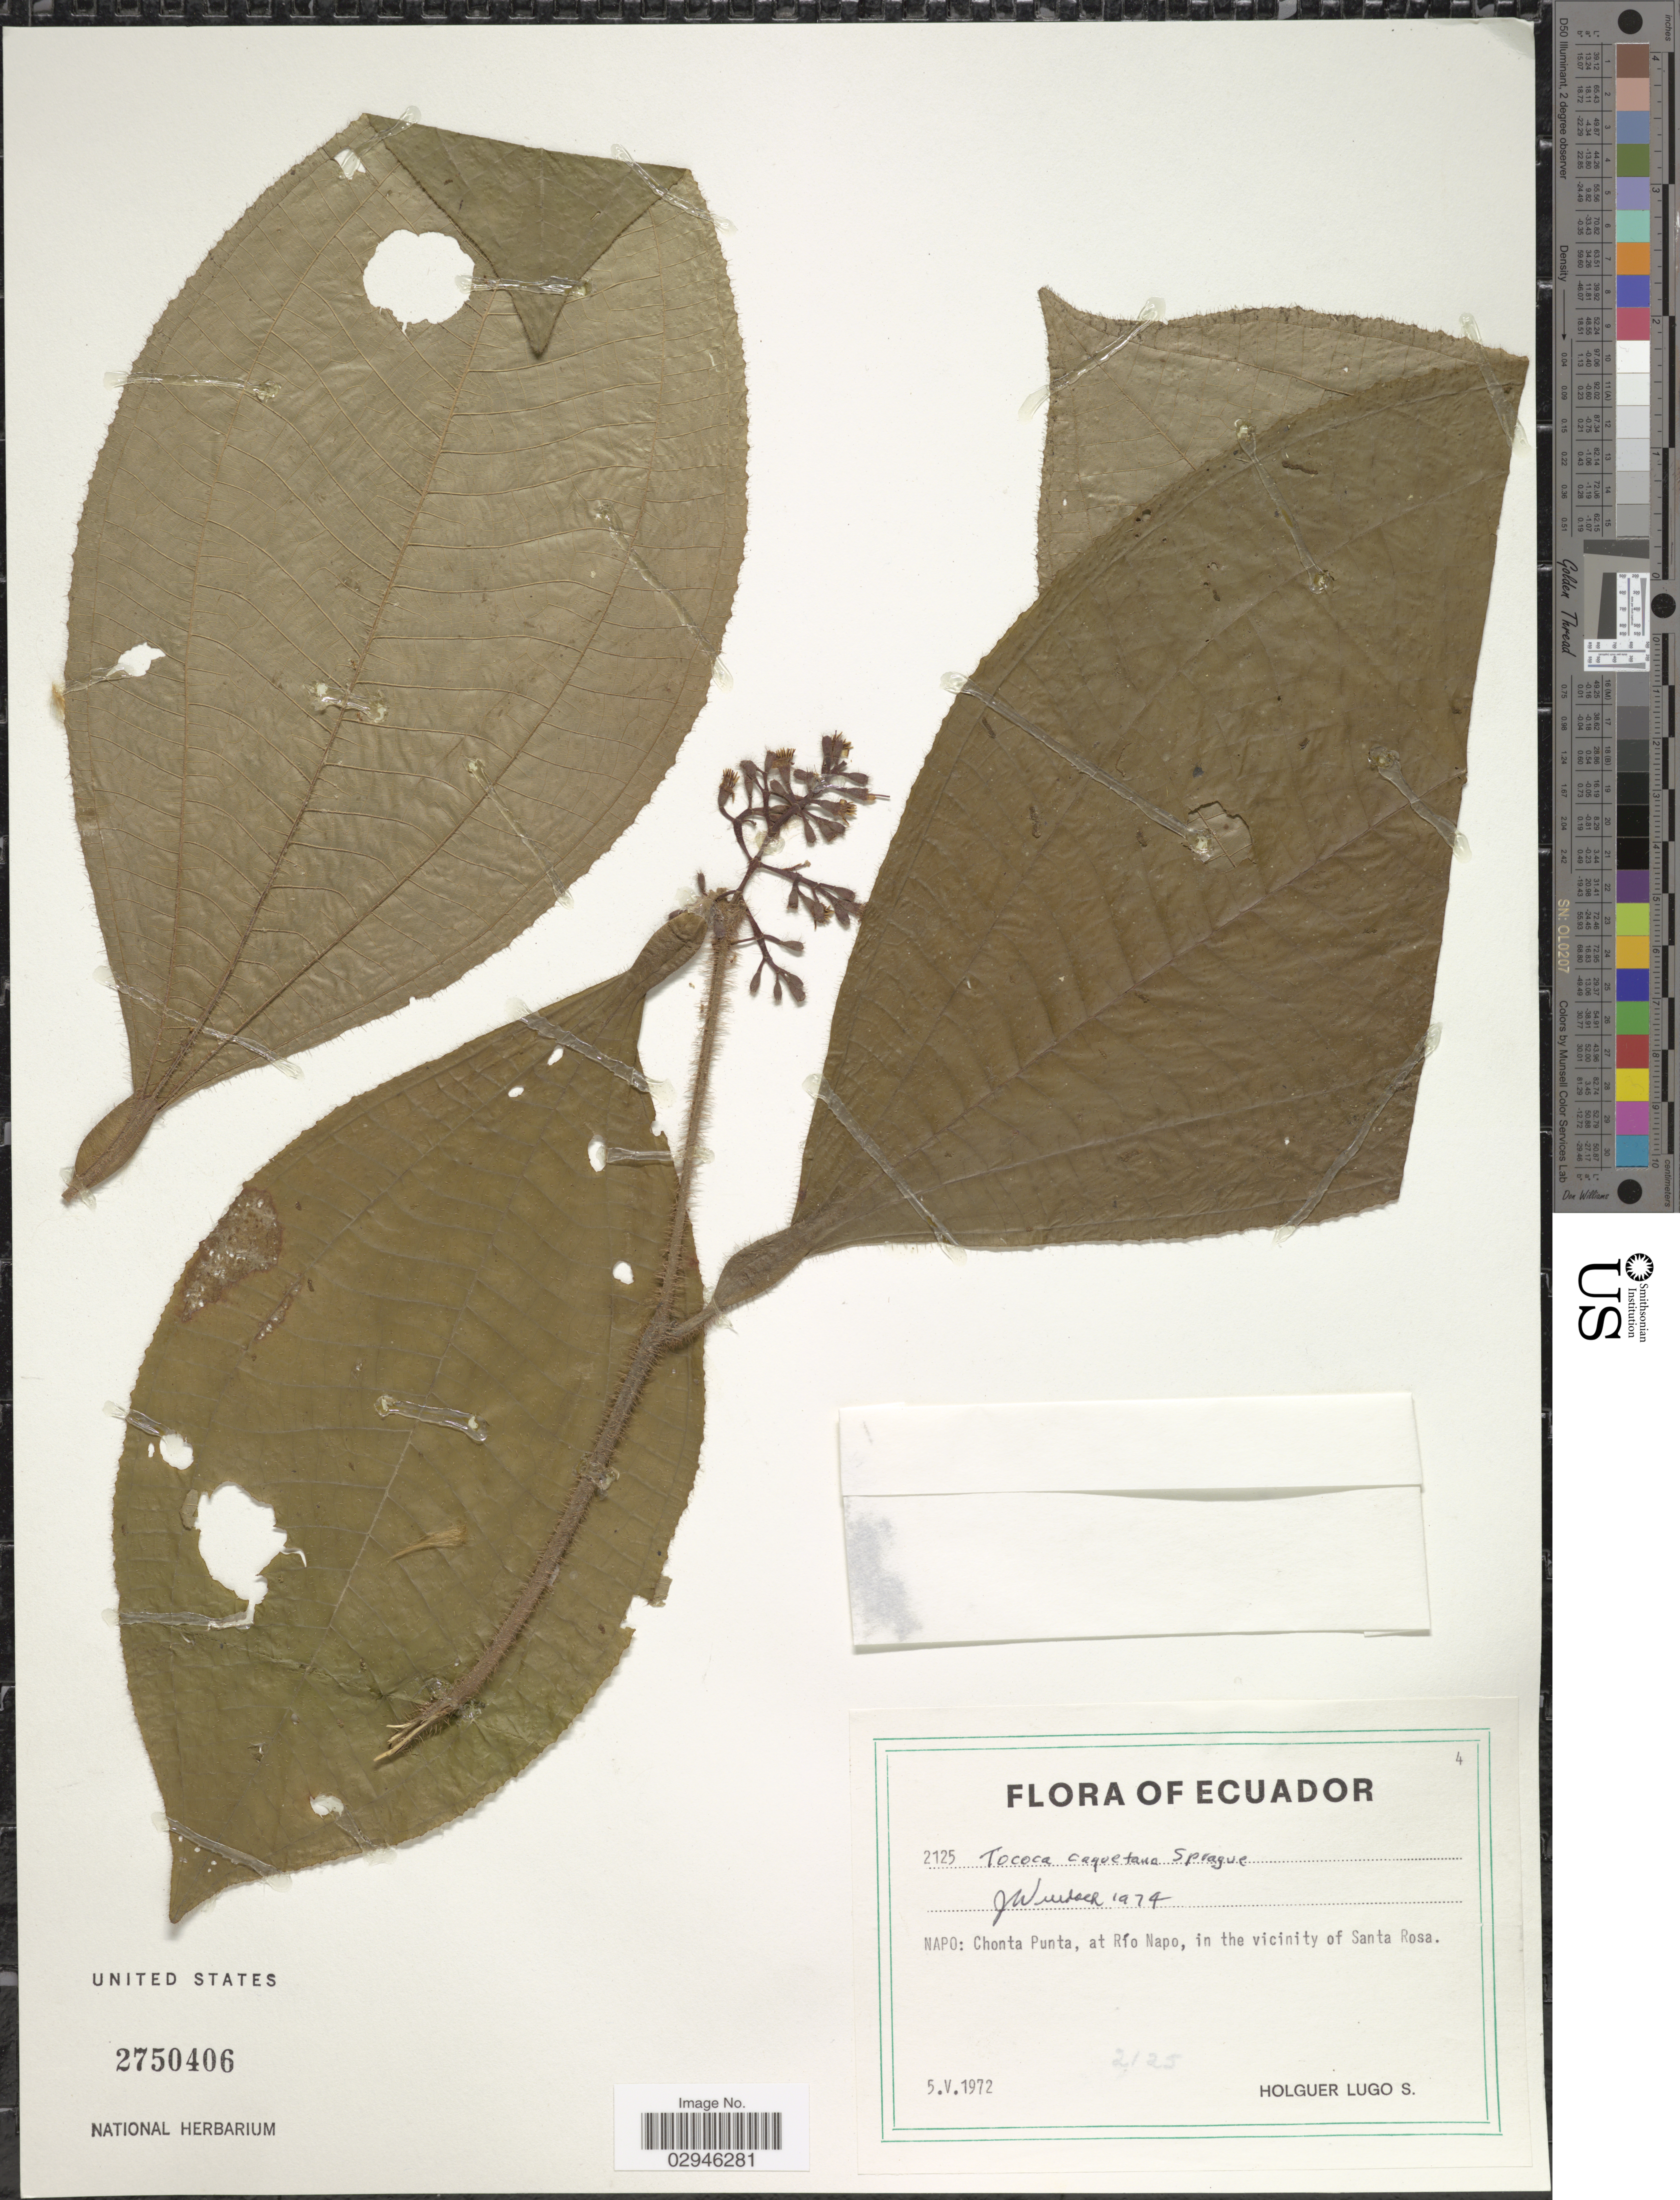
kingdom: Plantae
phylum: Tracheophyta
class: Magnoliopsida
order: Myrtales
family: Melastomataceae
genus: Tococa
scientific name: Tococa caquetana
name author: Sprague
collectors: H. Lugo S.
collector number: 2125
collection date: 1972-05-05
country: Ecuador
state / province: Napo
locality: Chonta Punta, at Río Napo, in the vicinity of Santa Rosa.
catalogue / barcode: US 2750406